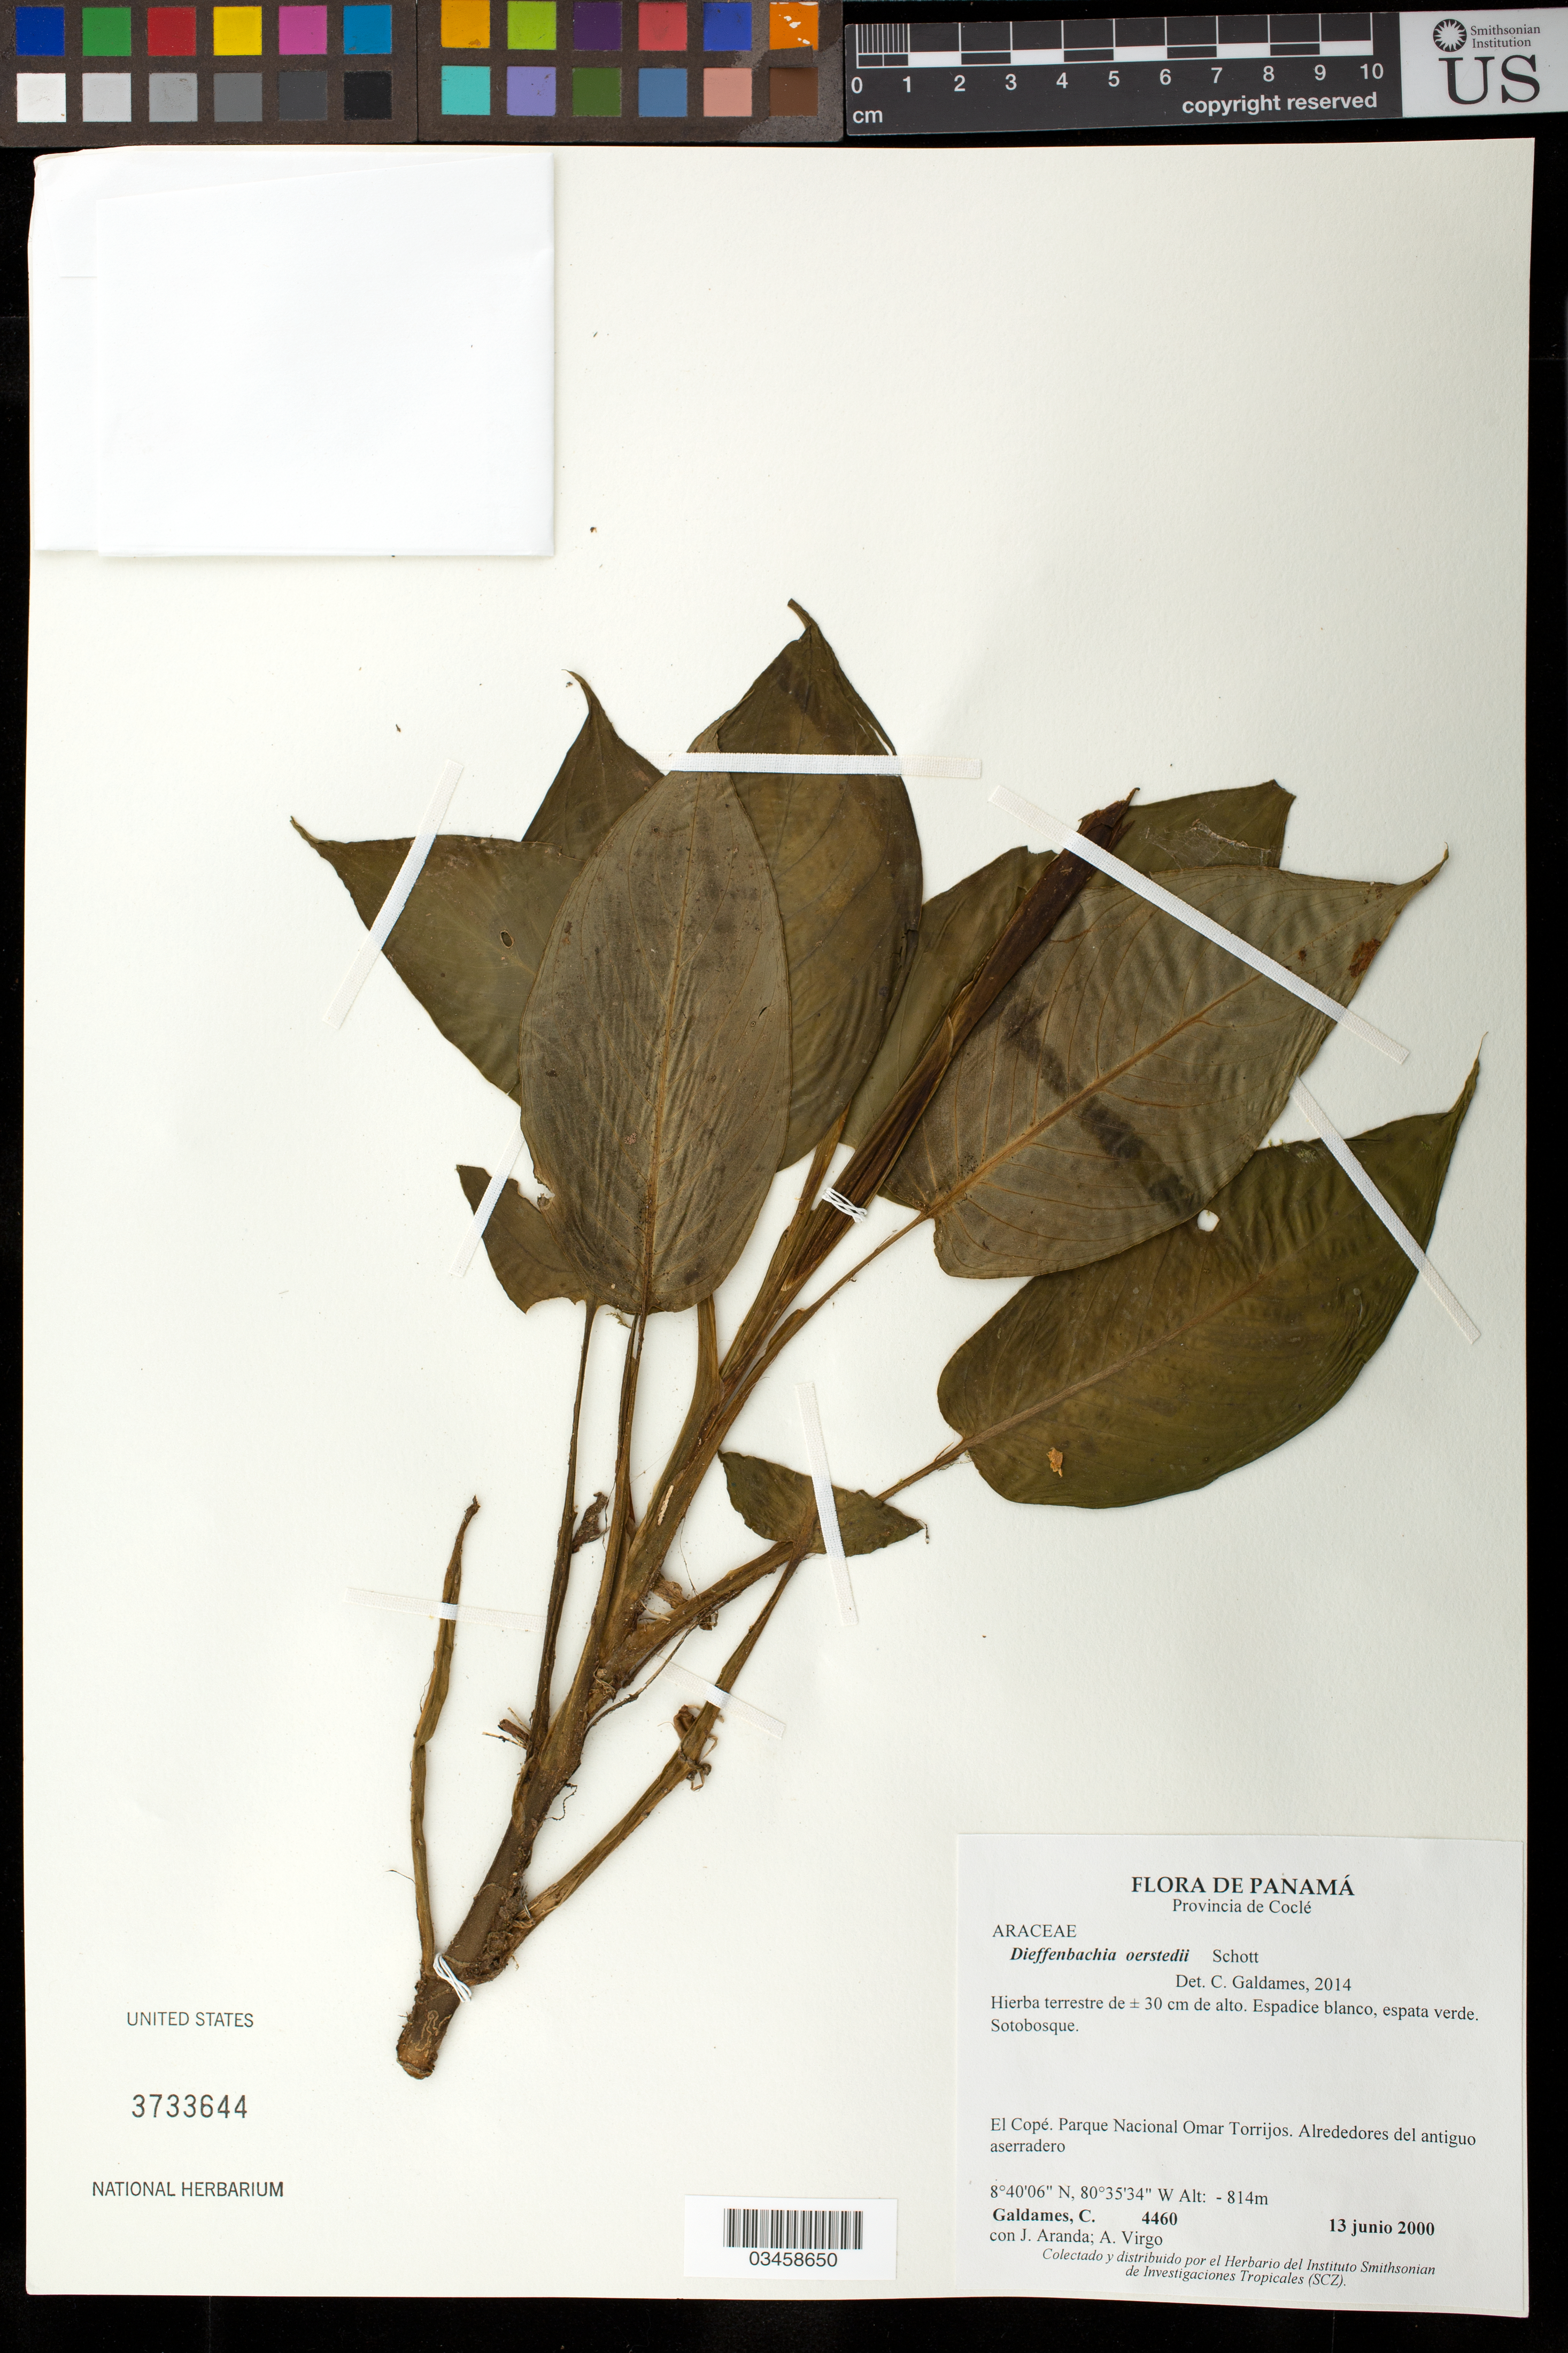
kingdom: Plantae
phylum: Tracheophyta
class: Liliopsida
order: Alismatales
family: Araceae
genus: Dieffenbachia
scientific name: Dieffenbachia oerstedii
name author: Schott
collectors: C. Galdames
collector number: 4460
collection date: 2000-06-13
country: Panama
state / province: Coclé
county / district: El Copé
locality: Parque National Omar Torrijos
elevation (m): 814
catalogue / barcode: US 3733644